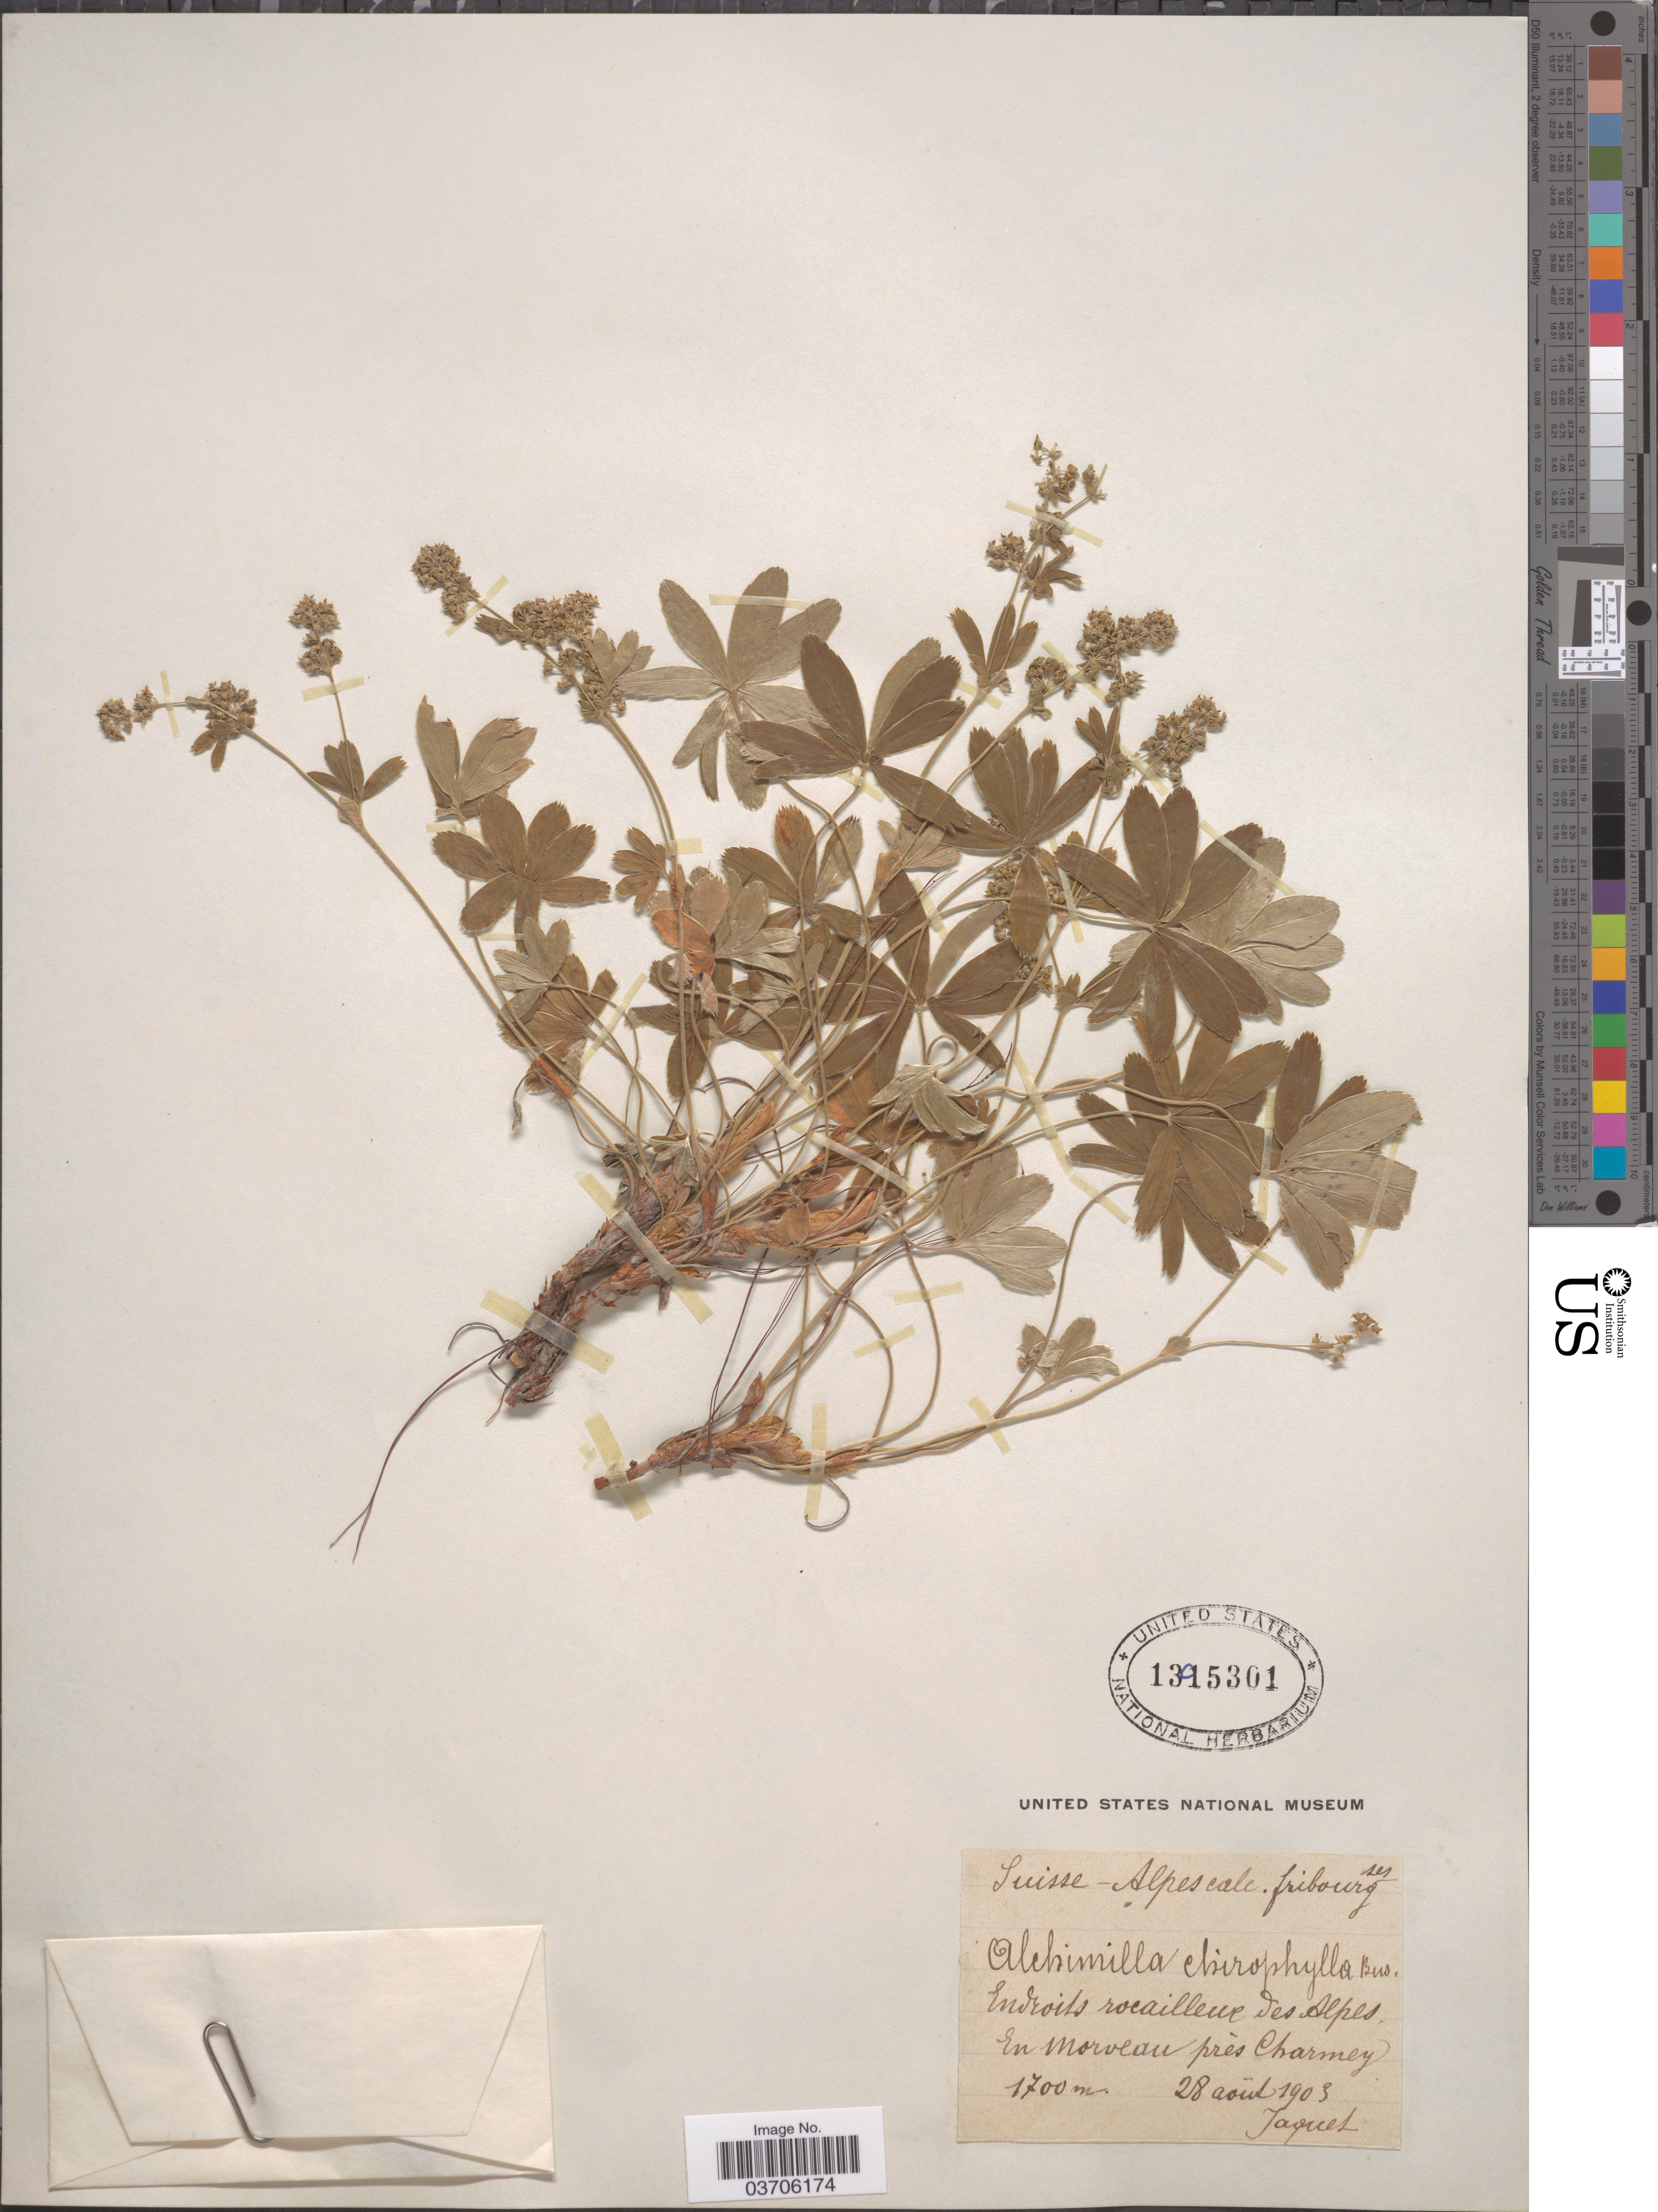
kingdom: Plantae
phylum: Tracheophyta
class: Magnoliopsida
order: Rosales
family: Rosaceae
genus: Alchemilla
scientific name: Alchemilla chirophylla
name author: Buser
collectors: -. Jaquet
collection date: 1903-08-28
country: Switzerland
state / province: Fribourg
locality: Suisse - Alpes calc. fribourgses. Endroits rocailleur des Alpes. En Morveau prés Charmey.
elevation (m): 1700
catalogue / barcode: US 1395301